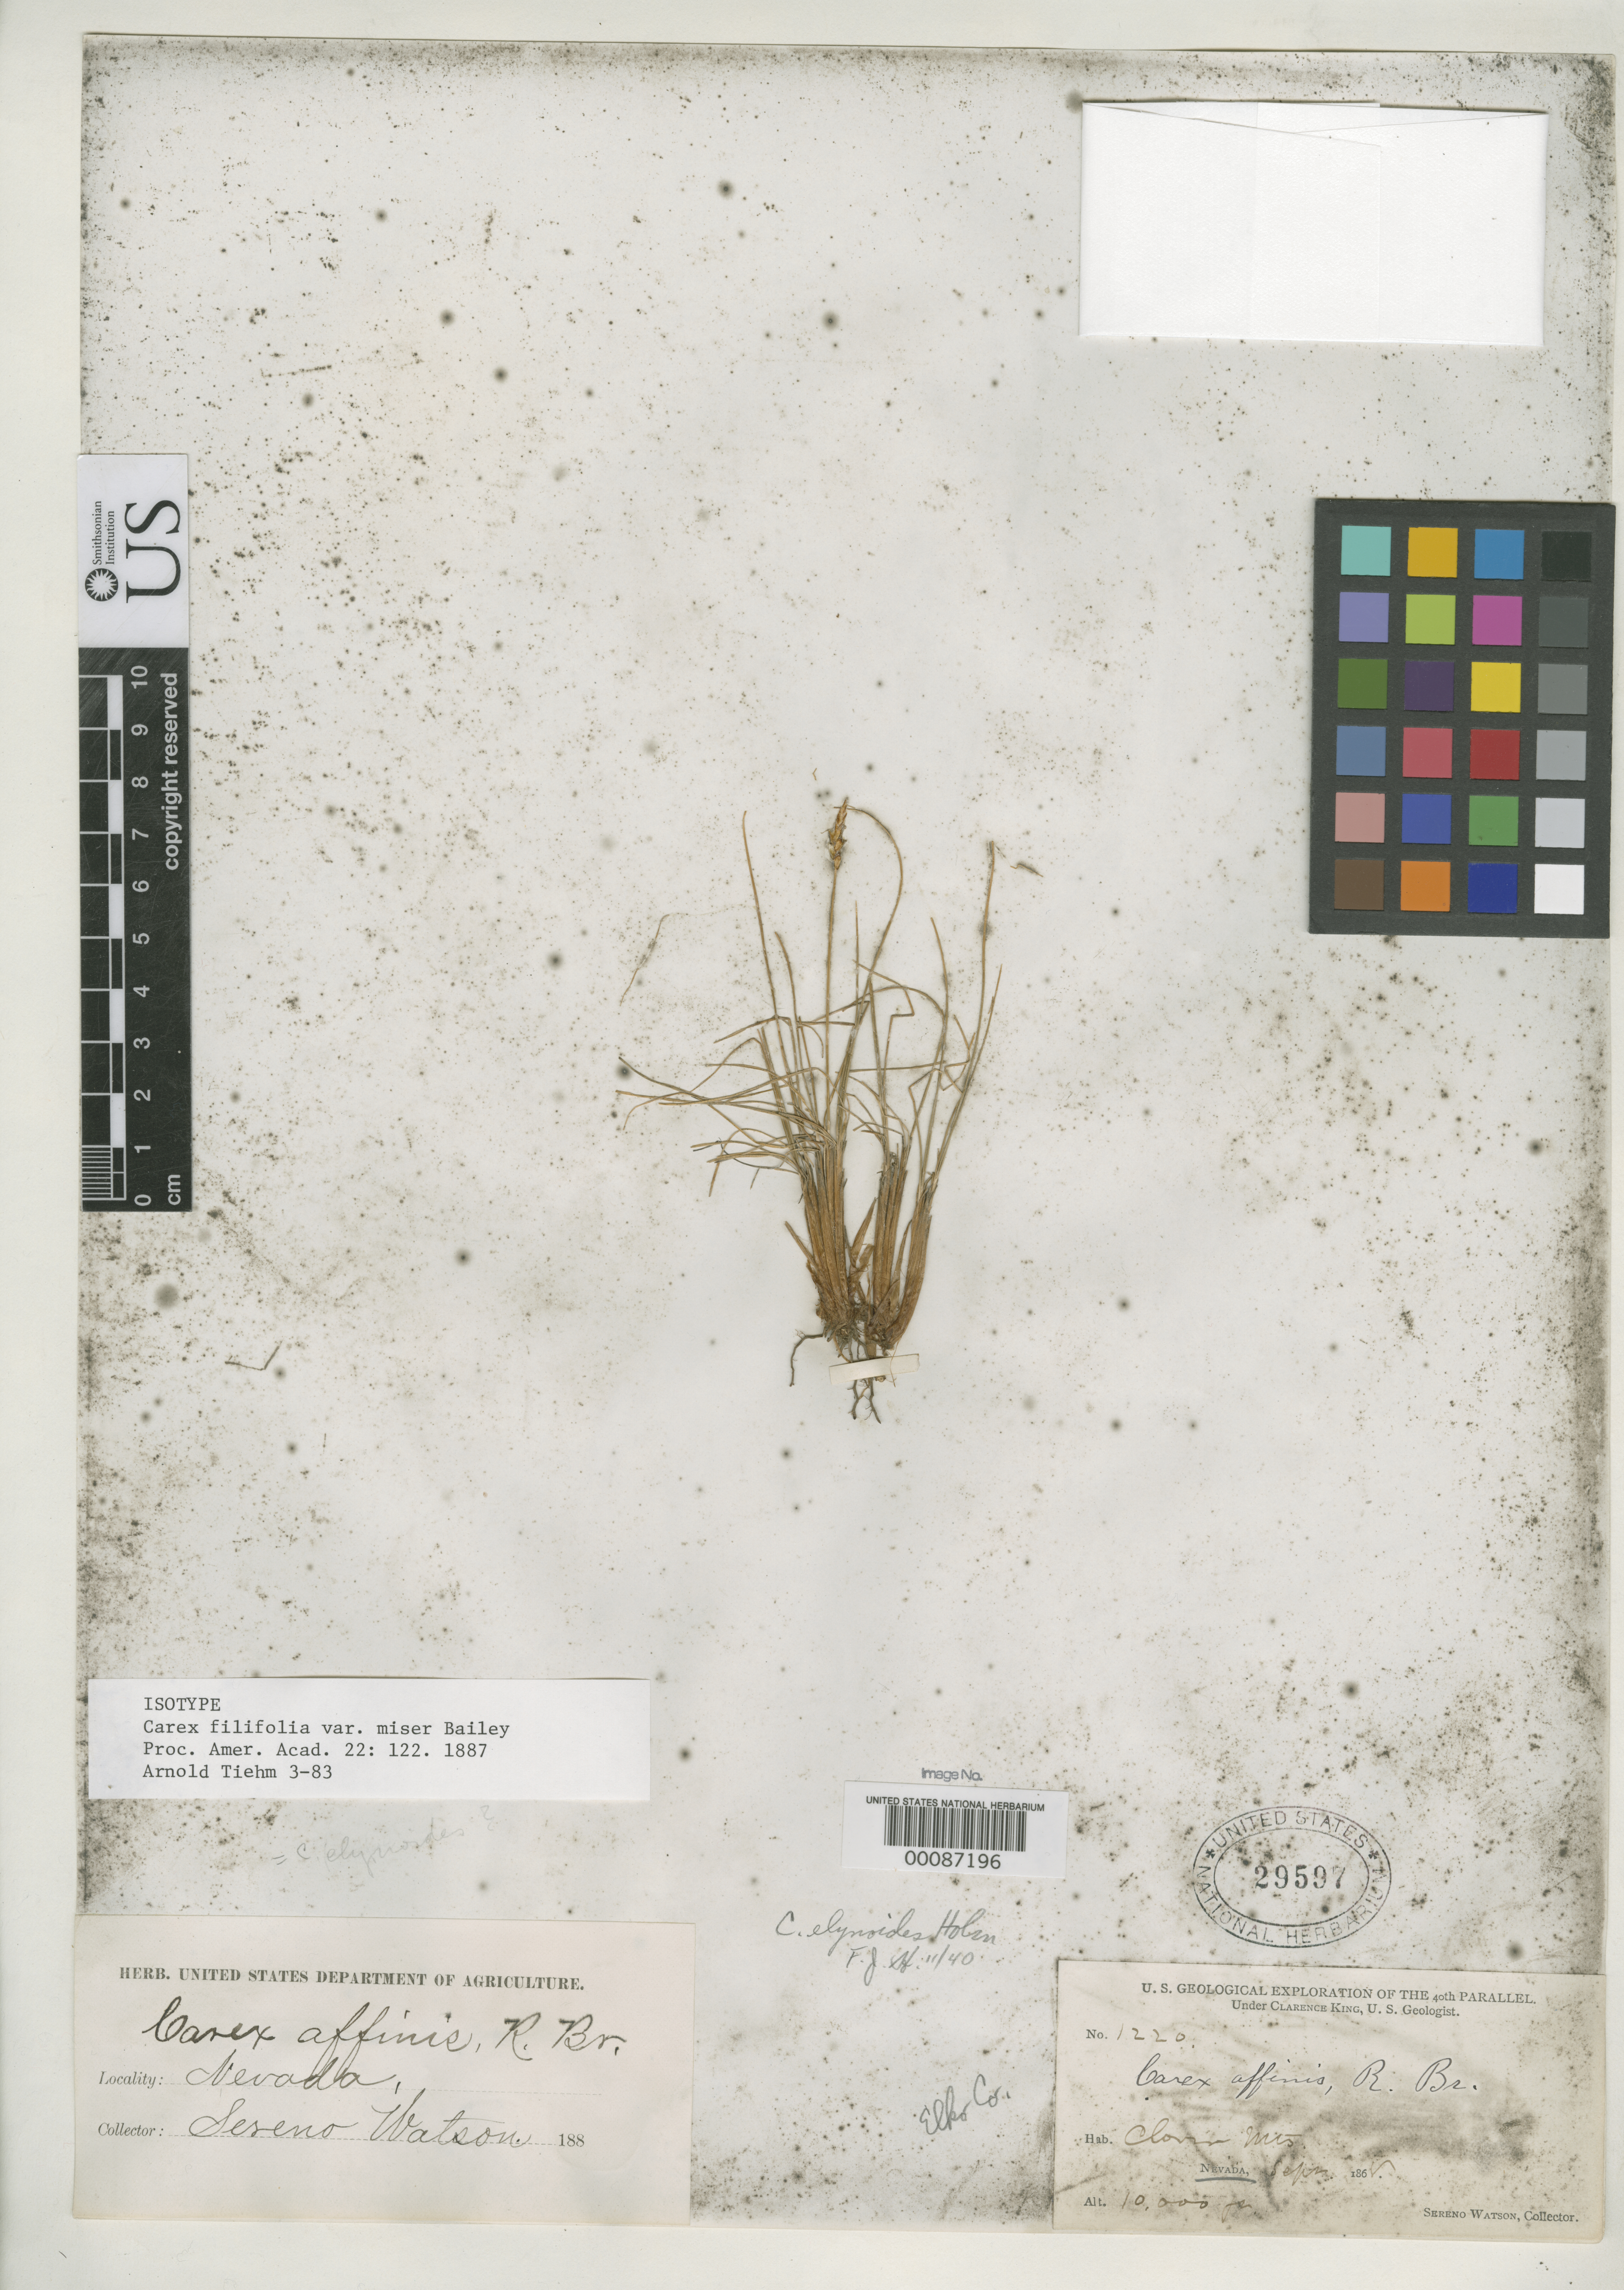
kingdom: Plantae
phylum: Tracheophyta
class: Liliopsida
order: Poales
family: Cyperaceae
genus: Carex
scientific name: Carex filifolia var. miser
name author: L.H. Bailey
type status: Isotype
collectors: S. Watson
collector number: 1220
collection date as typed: Sep 1861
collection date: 1861-09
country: United States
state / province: Nevada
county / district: Elko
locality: Clover Mts.; alt. 10,000 Ft.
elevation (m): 3048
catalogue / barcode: US 29597